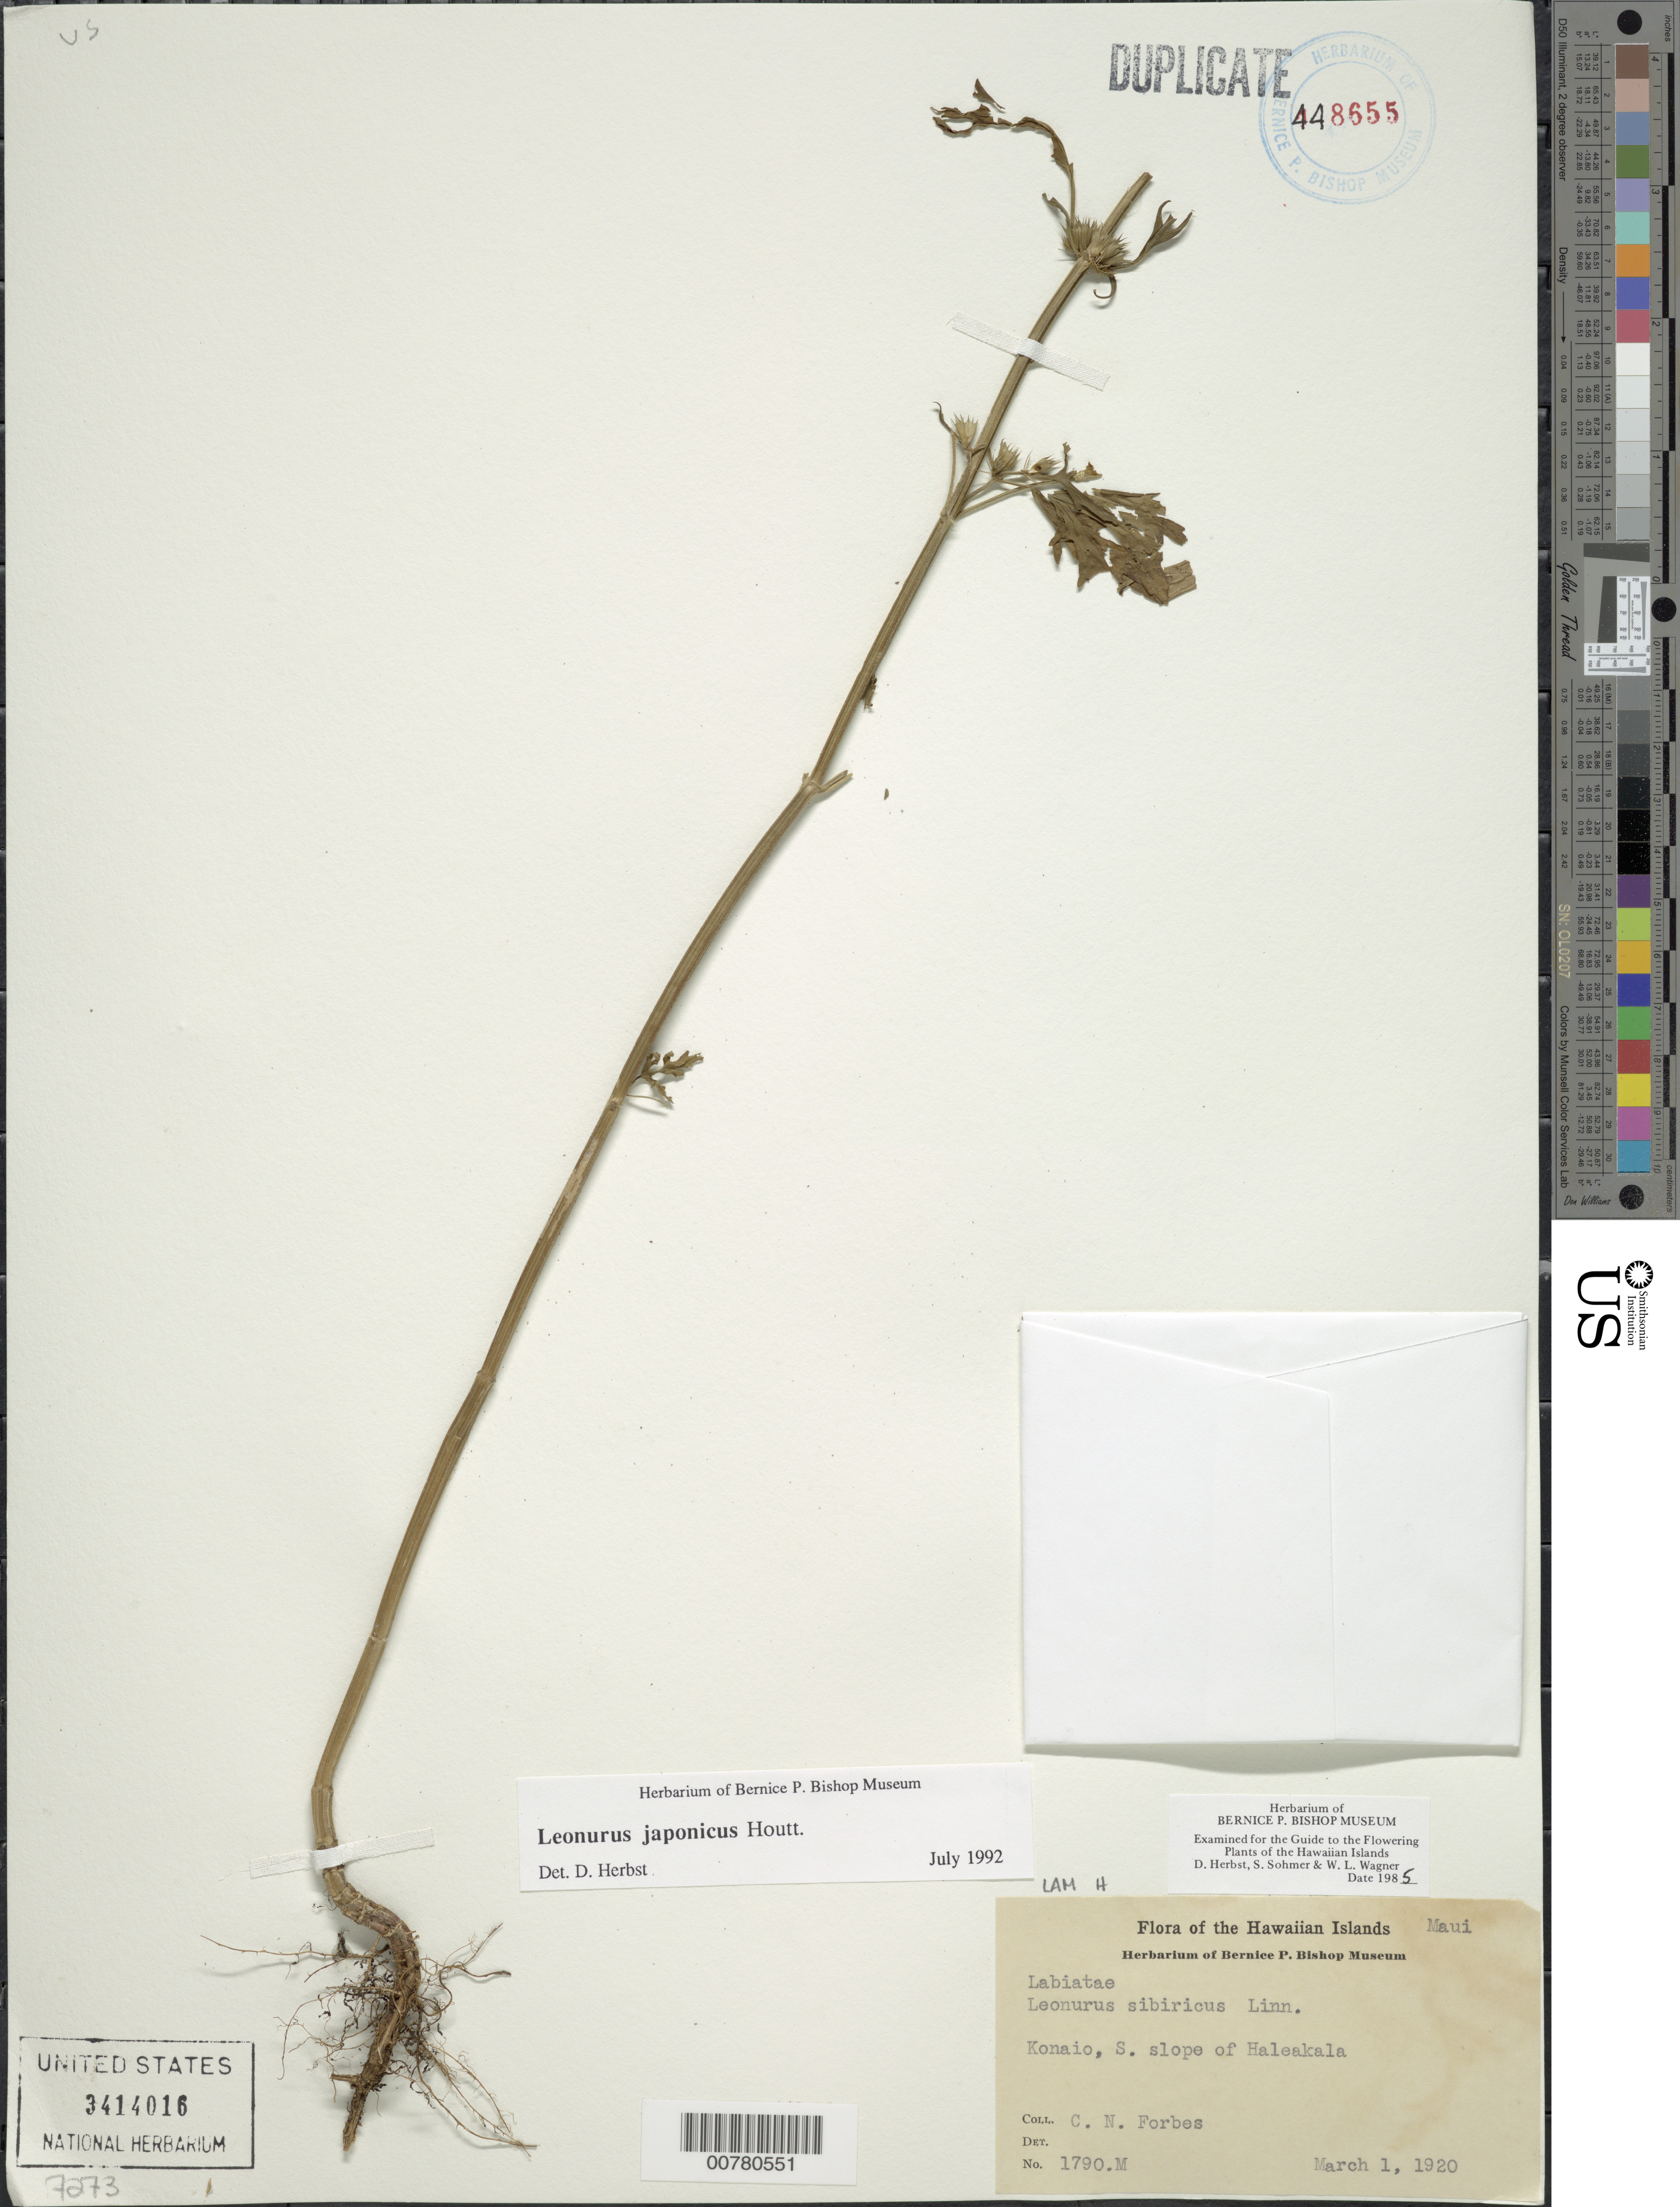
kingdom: Plantae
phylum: Tracheophyta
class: Magnoliopsida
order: Lamiales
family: Lamiaceae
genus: Leonurus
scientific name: Leonurus japonicus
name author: Houtt.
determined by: Herbst, D. R.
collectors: C. N. Forbes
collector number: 1790.M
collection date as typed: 1 Mar 1920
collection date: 1920-03-01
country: United States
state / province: Hawaii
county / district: Hawaii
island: Maui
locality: Konaie, S slope of Haleakala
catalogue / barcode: US 3414016